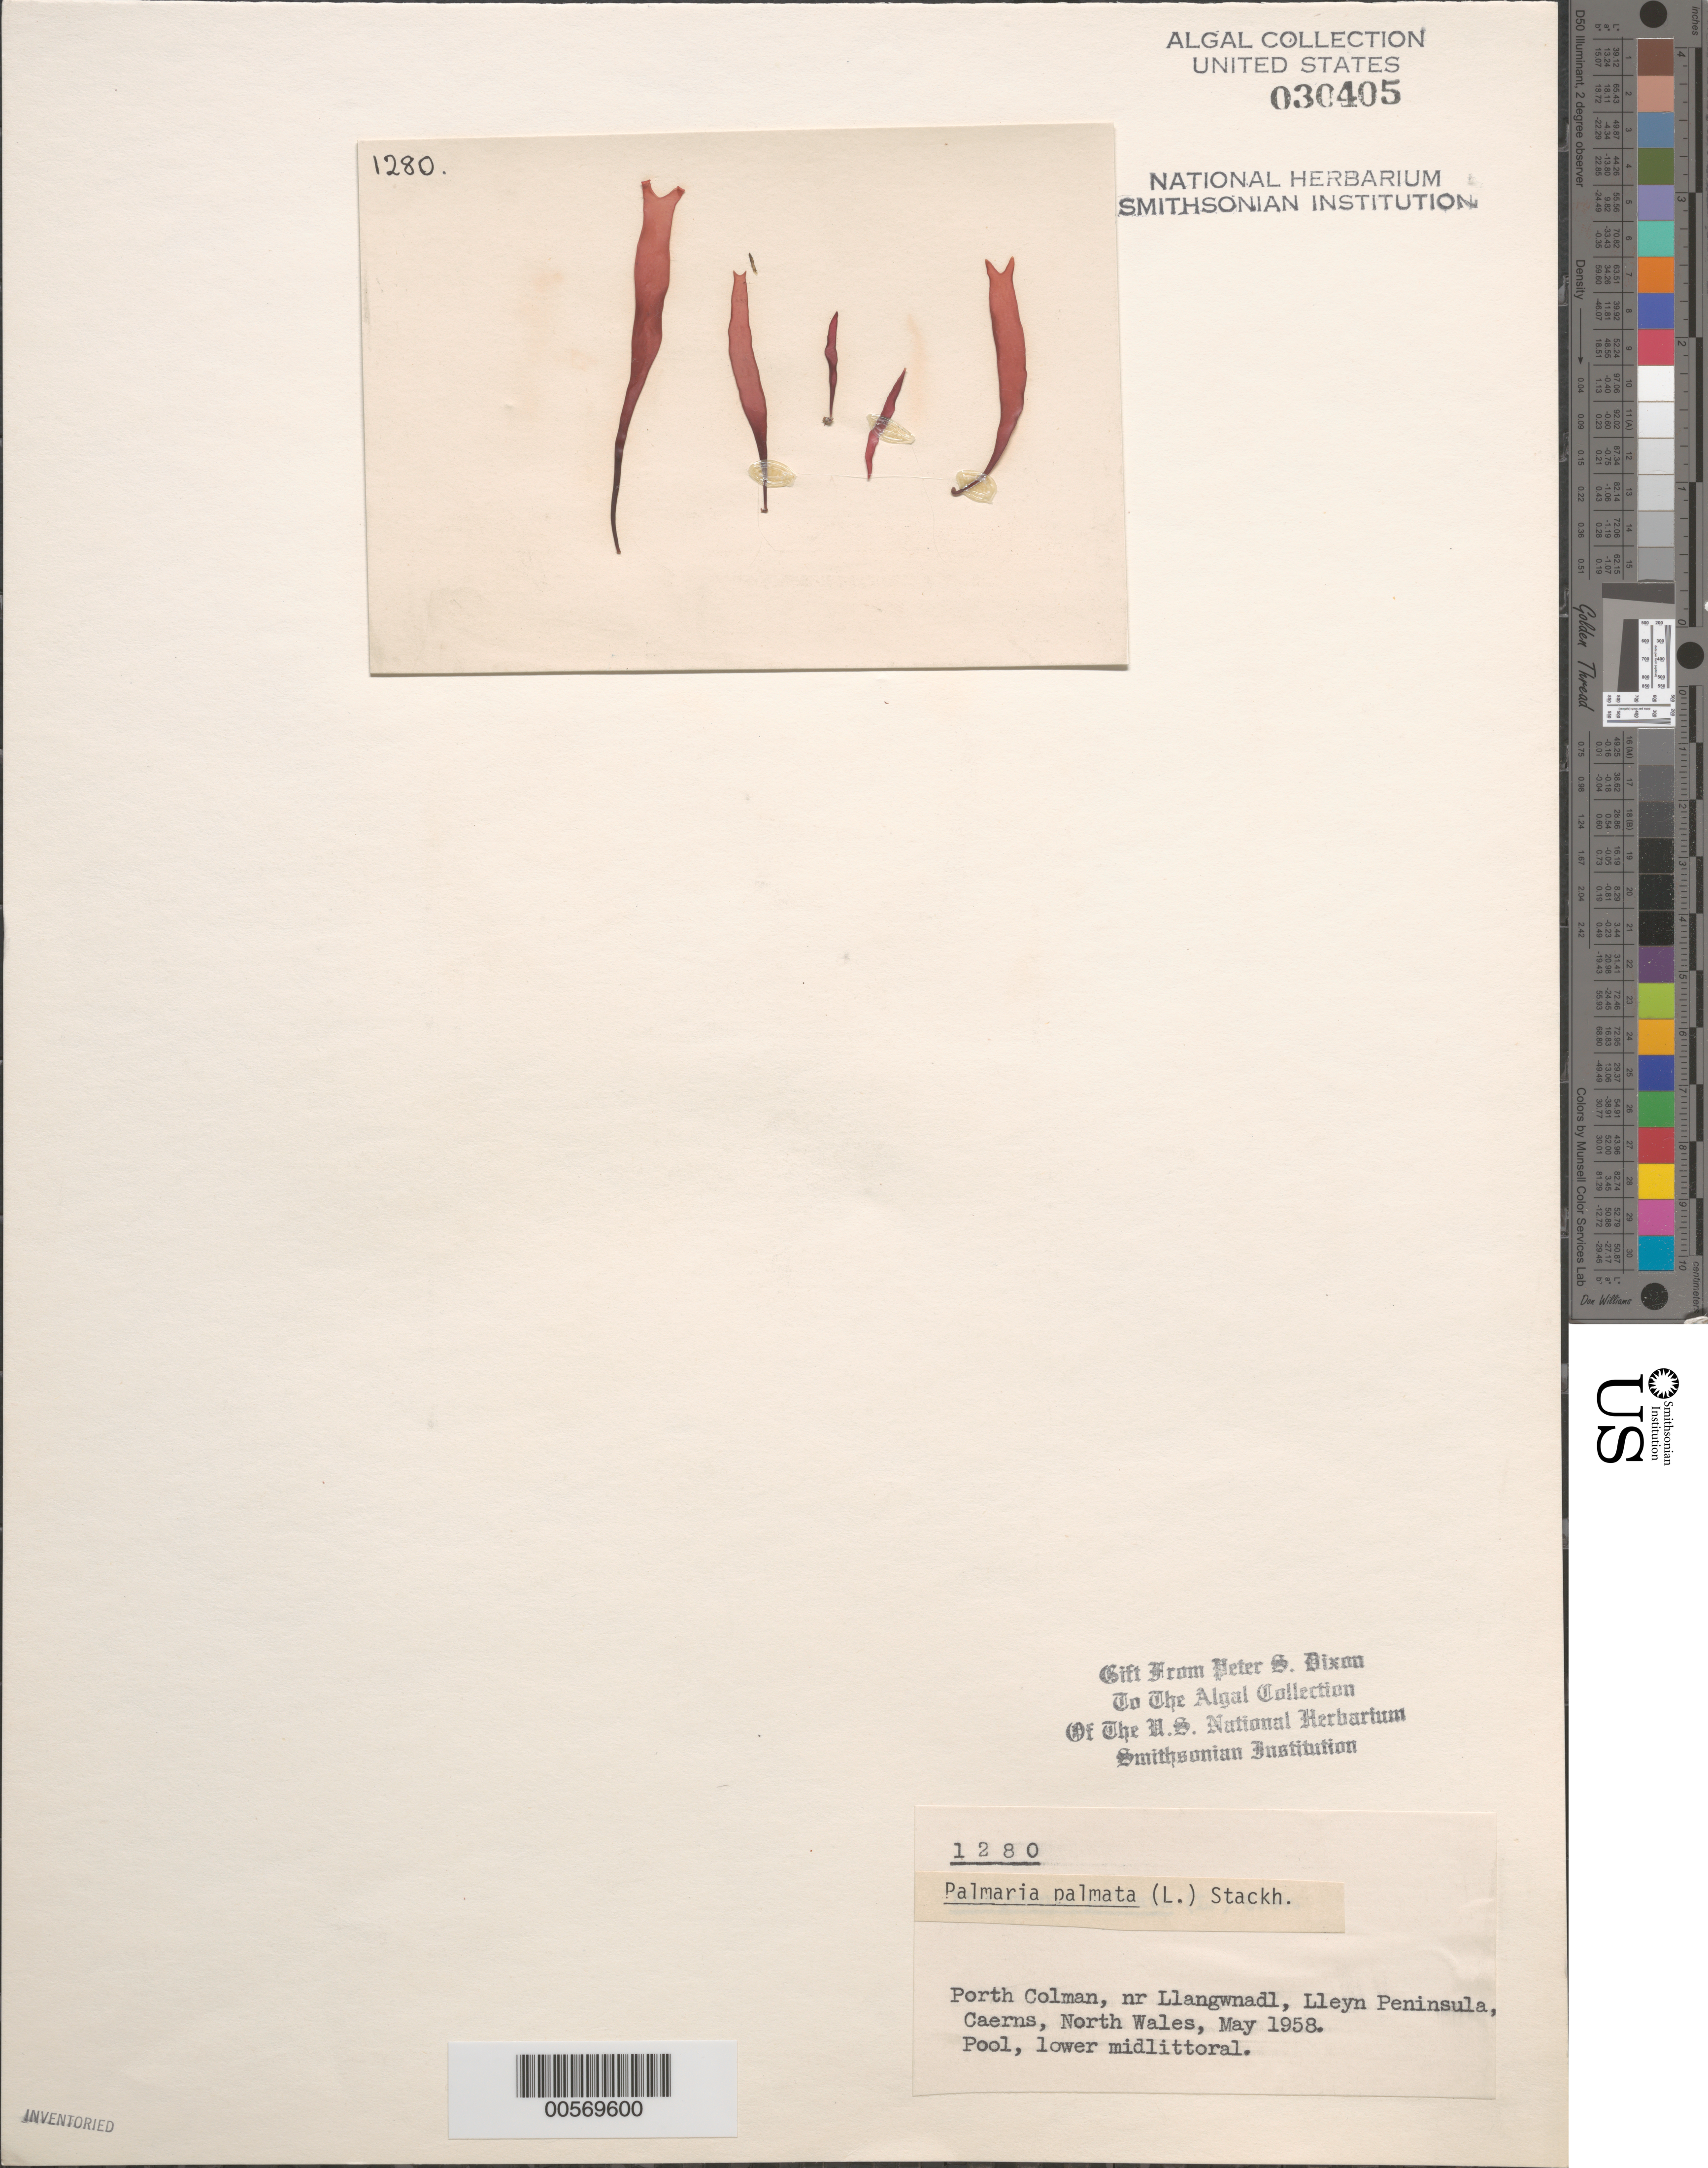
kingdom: Plantae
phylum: Rhodophyta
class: Florideophyceae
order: Palmariales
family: Palmariaceae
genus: Palmaria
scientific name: Palmaria palmata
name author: (L.) F. Weber & D. Mohr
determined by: Dixon, P. S.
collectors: P. S. Dixon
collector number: PSD 1280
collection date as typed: May 1958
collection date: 1958-05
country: United Kingdom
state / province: Wales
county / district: Gwynedd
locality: Porth Colman, near Llangwnadl, Lleyn Peninsula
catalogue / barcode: US 30405